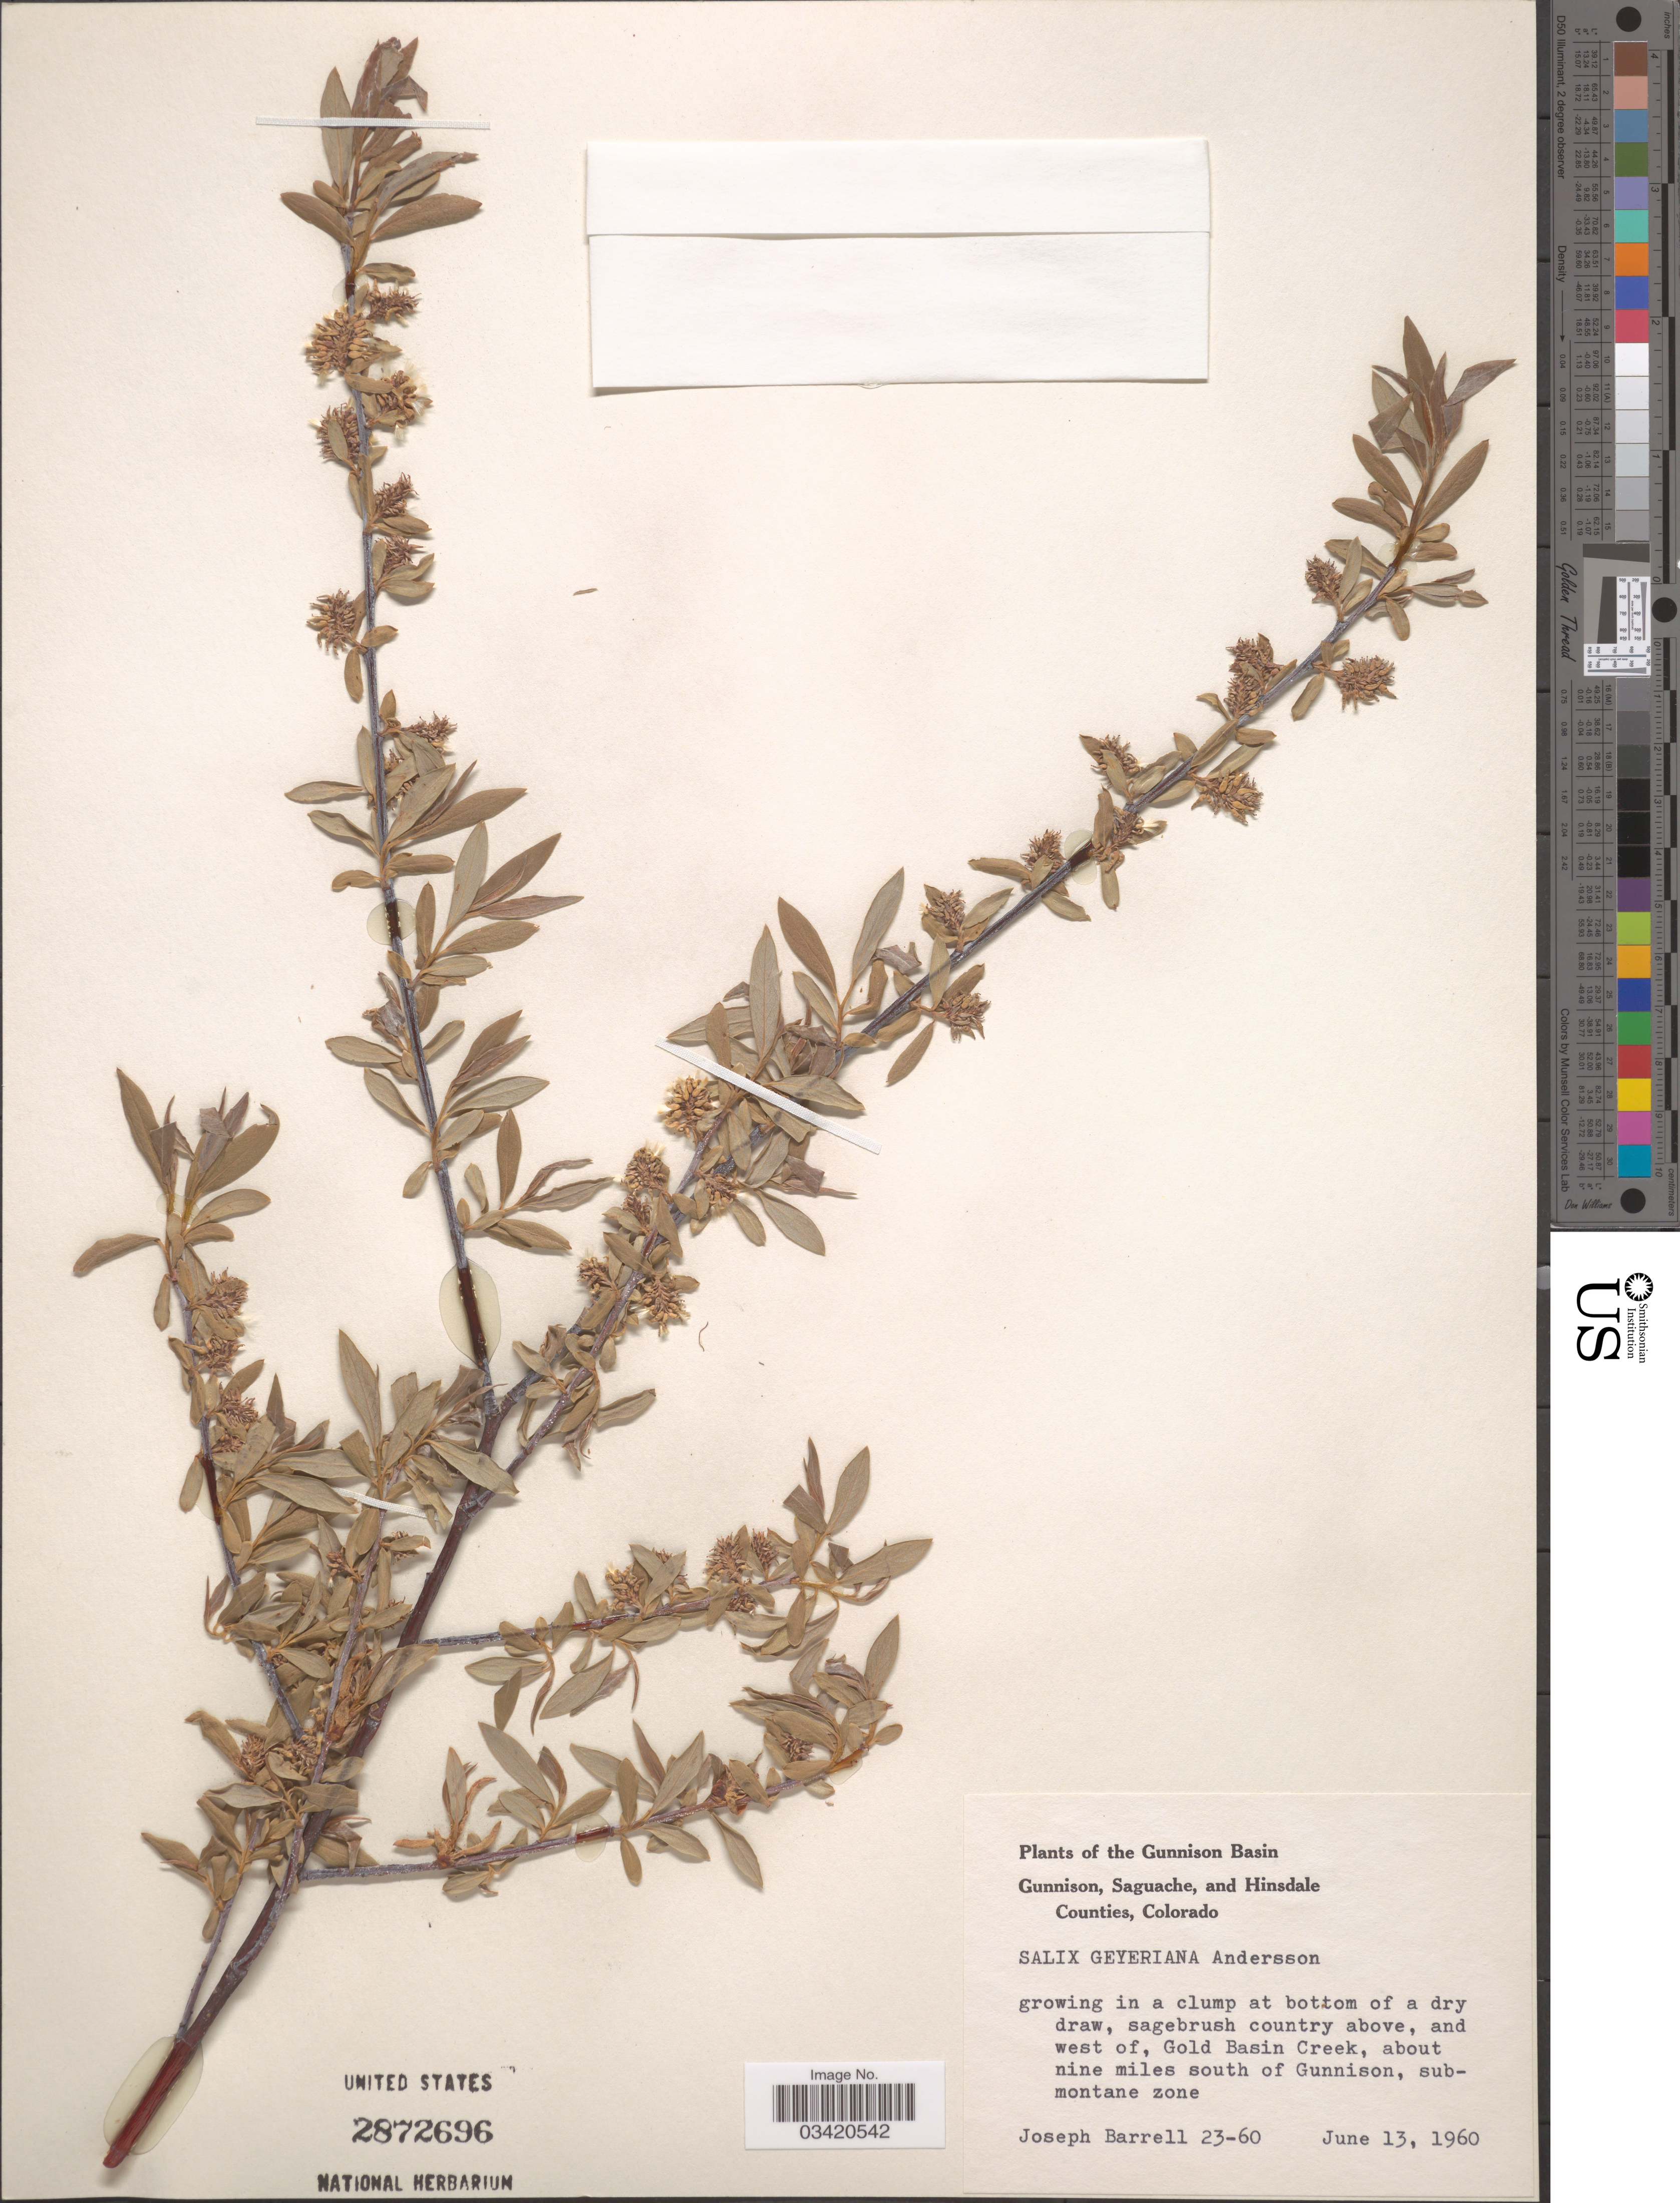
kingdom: Plantae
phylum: Tracheophyta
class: Magnoliopsida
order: Malpighiales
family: Salicaceae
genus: Salix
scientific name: Salix geyeriana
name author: Andersson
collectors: J. Barrell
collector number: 23-60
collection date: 1960-06-13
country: United States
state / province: Colorado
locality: The Gunnison Basin. Gunnison County. Above, and west of, Gold Basin Creek, about nine miles south of Gunnison, submontane zone.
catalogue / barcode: US 2872696